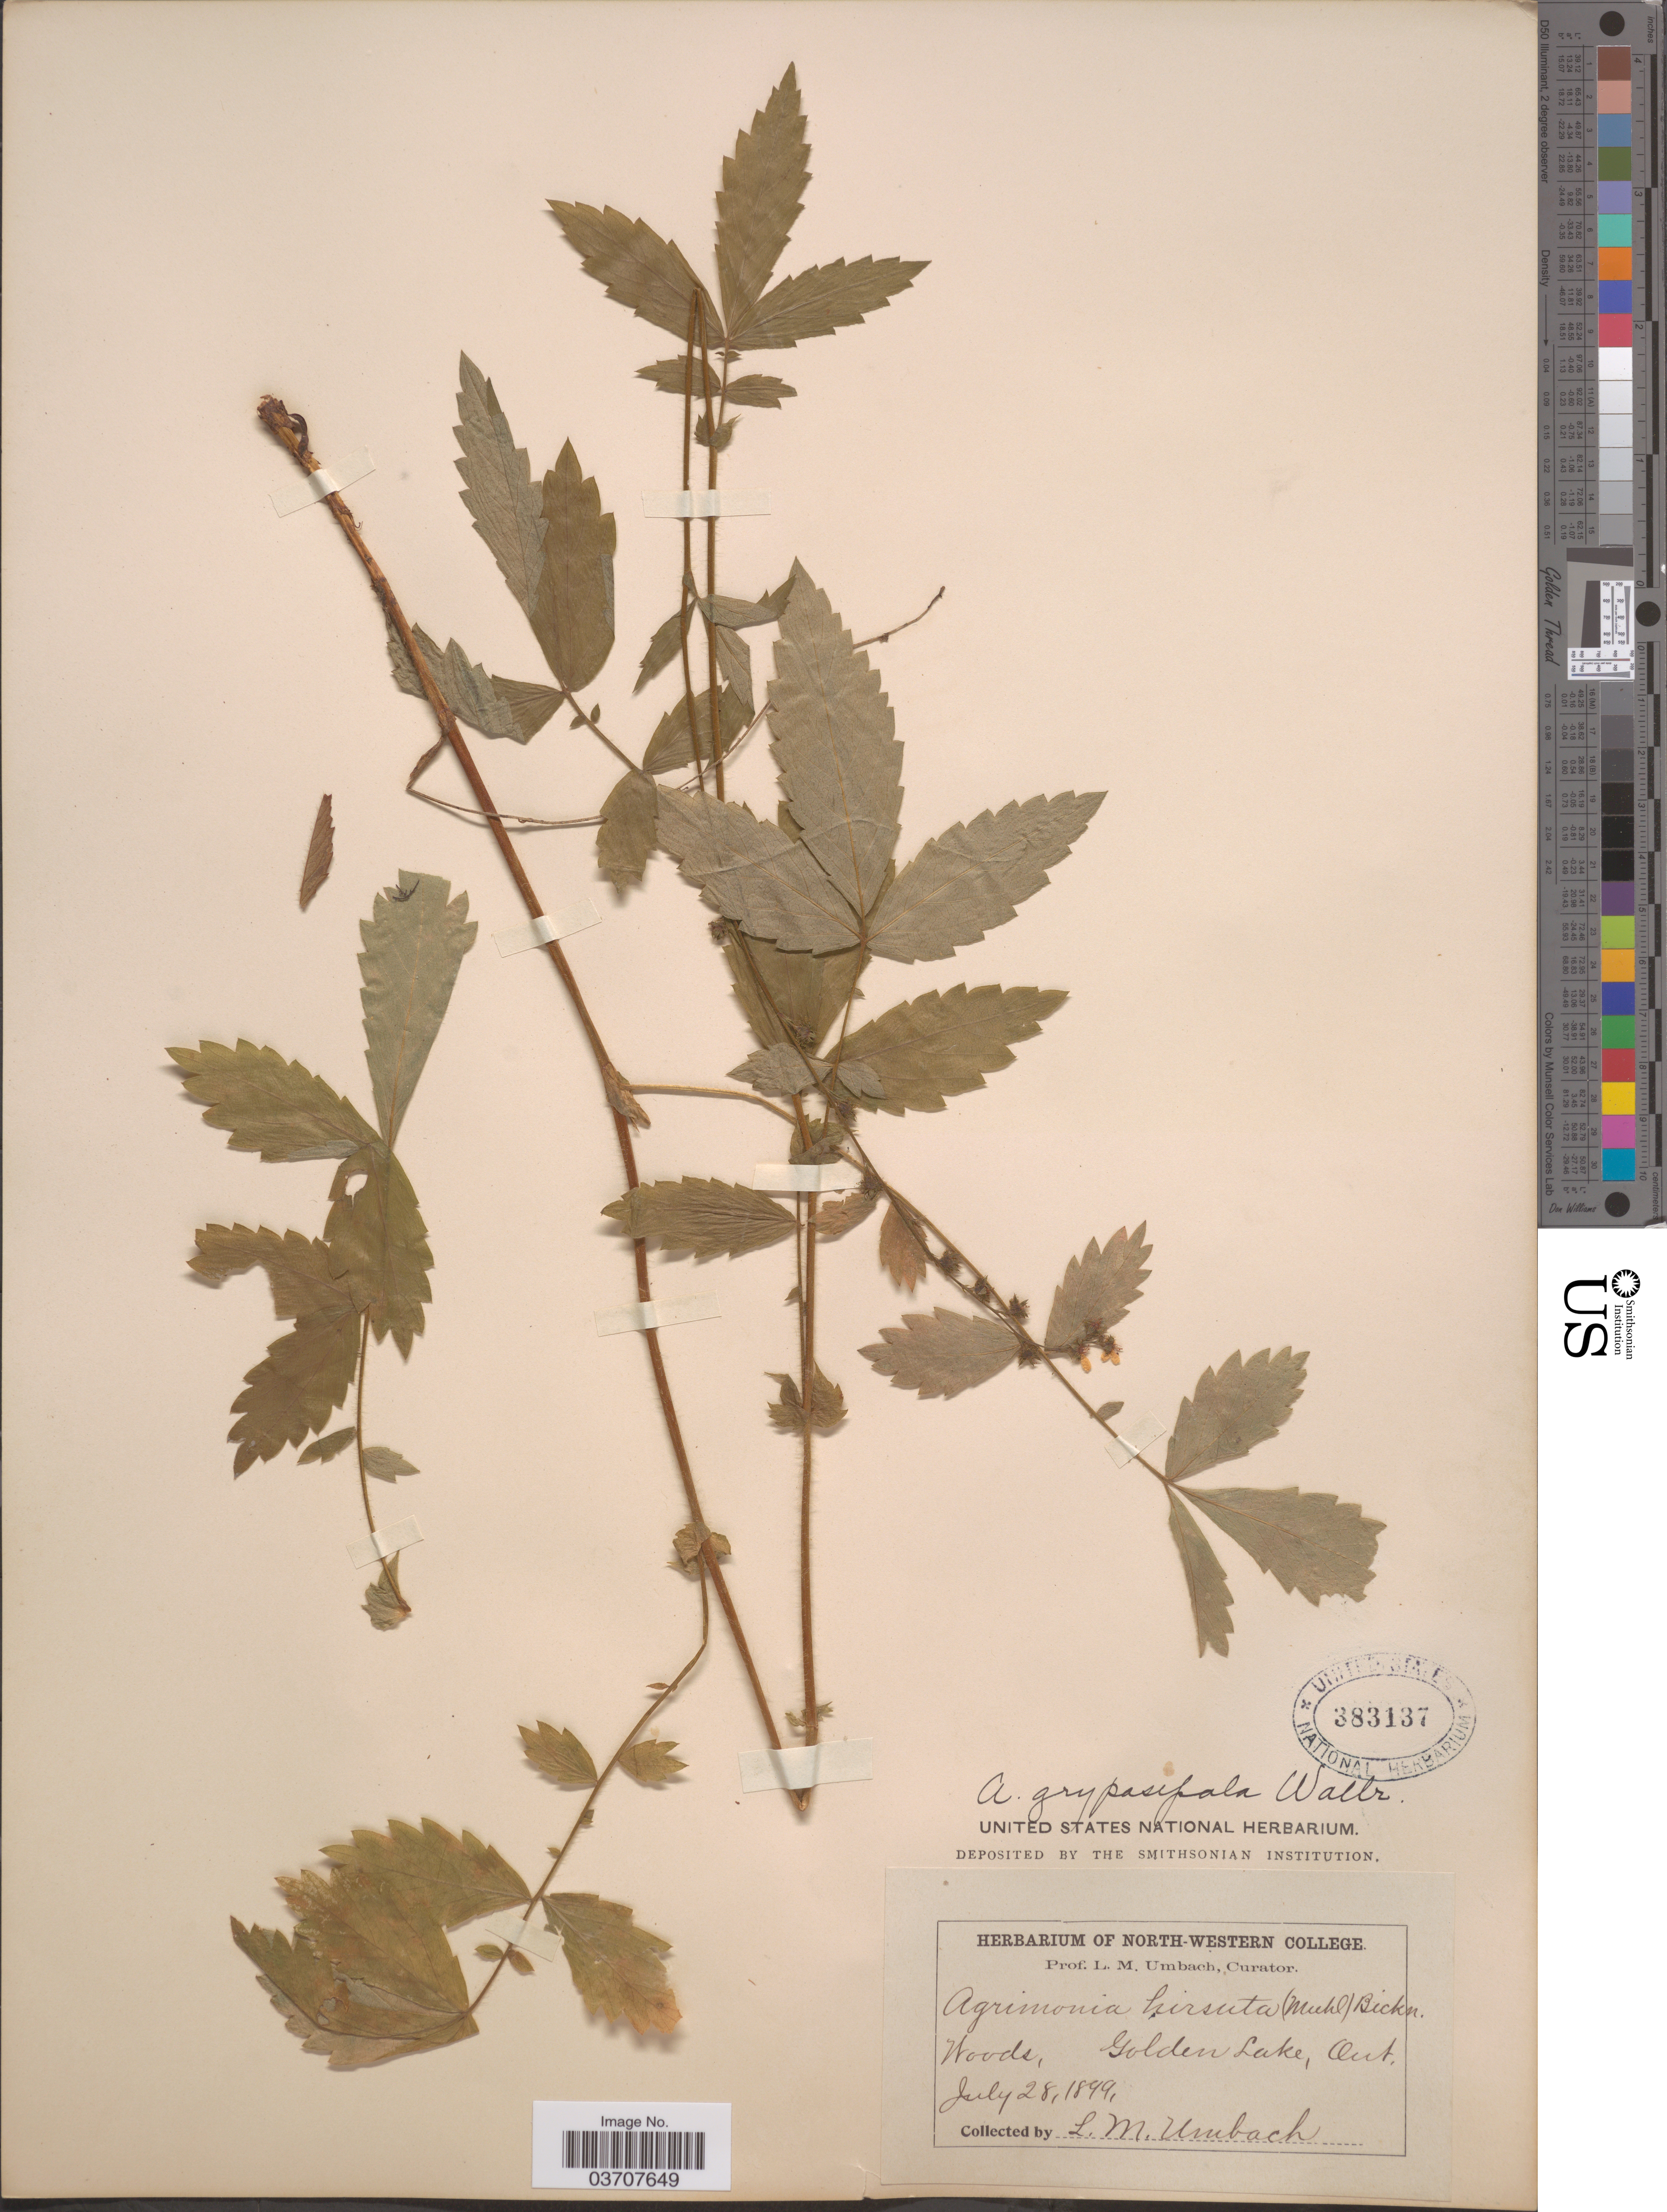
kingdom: Plantae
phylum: Tracheophyta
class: Magnoliopsida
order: Rosales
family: Rosaceae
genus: Agrimonia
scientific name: Agrimonia gryposepala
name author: Wallr.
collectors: L. M. Umbach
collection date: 1899-07-28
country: Canada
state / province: Ontario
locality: Golden Lake.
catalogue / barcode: US 383137